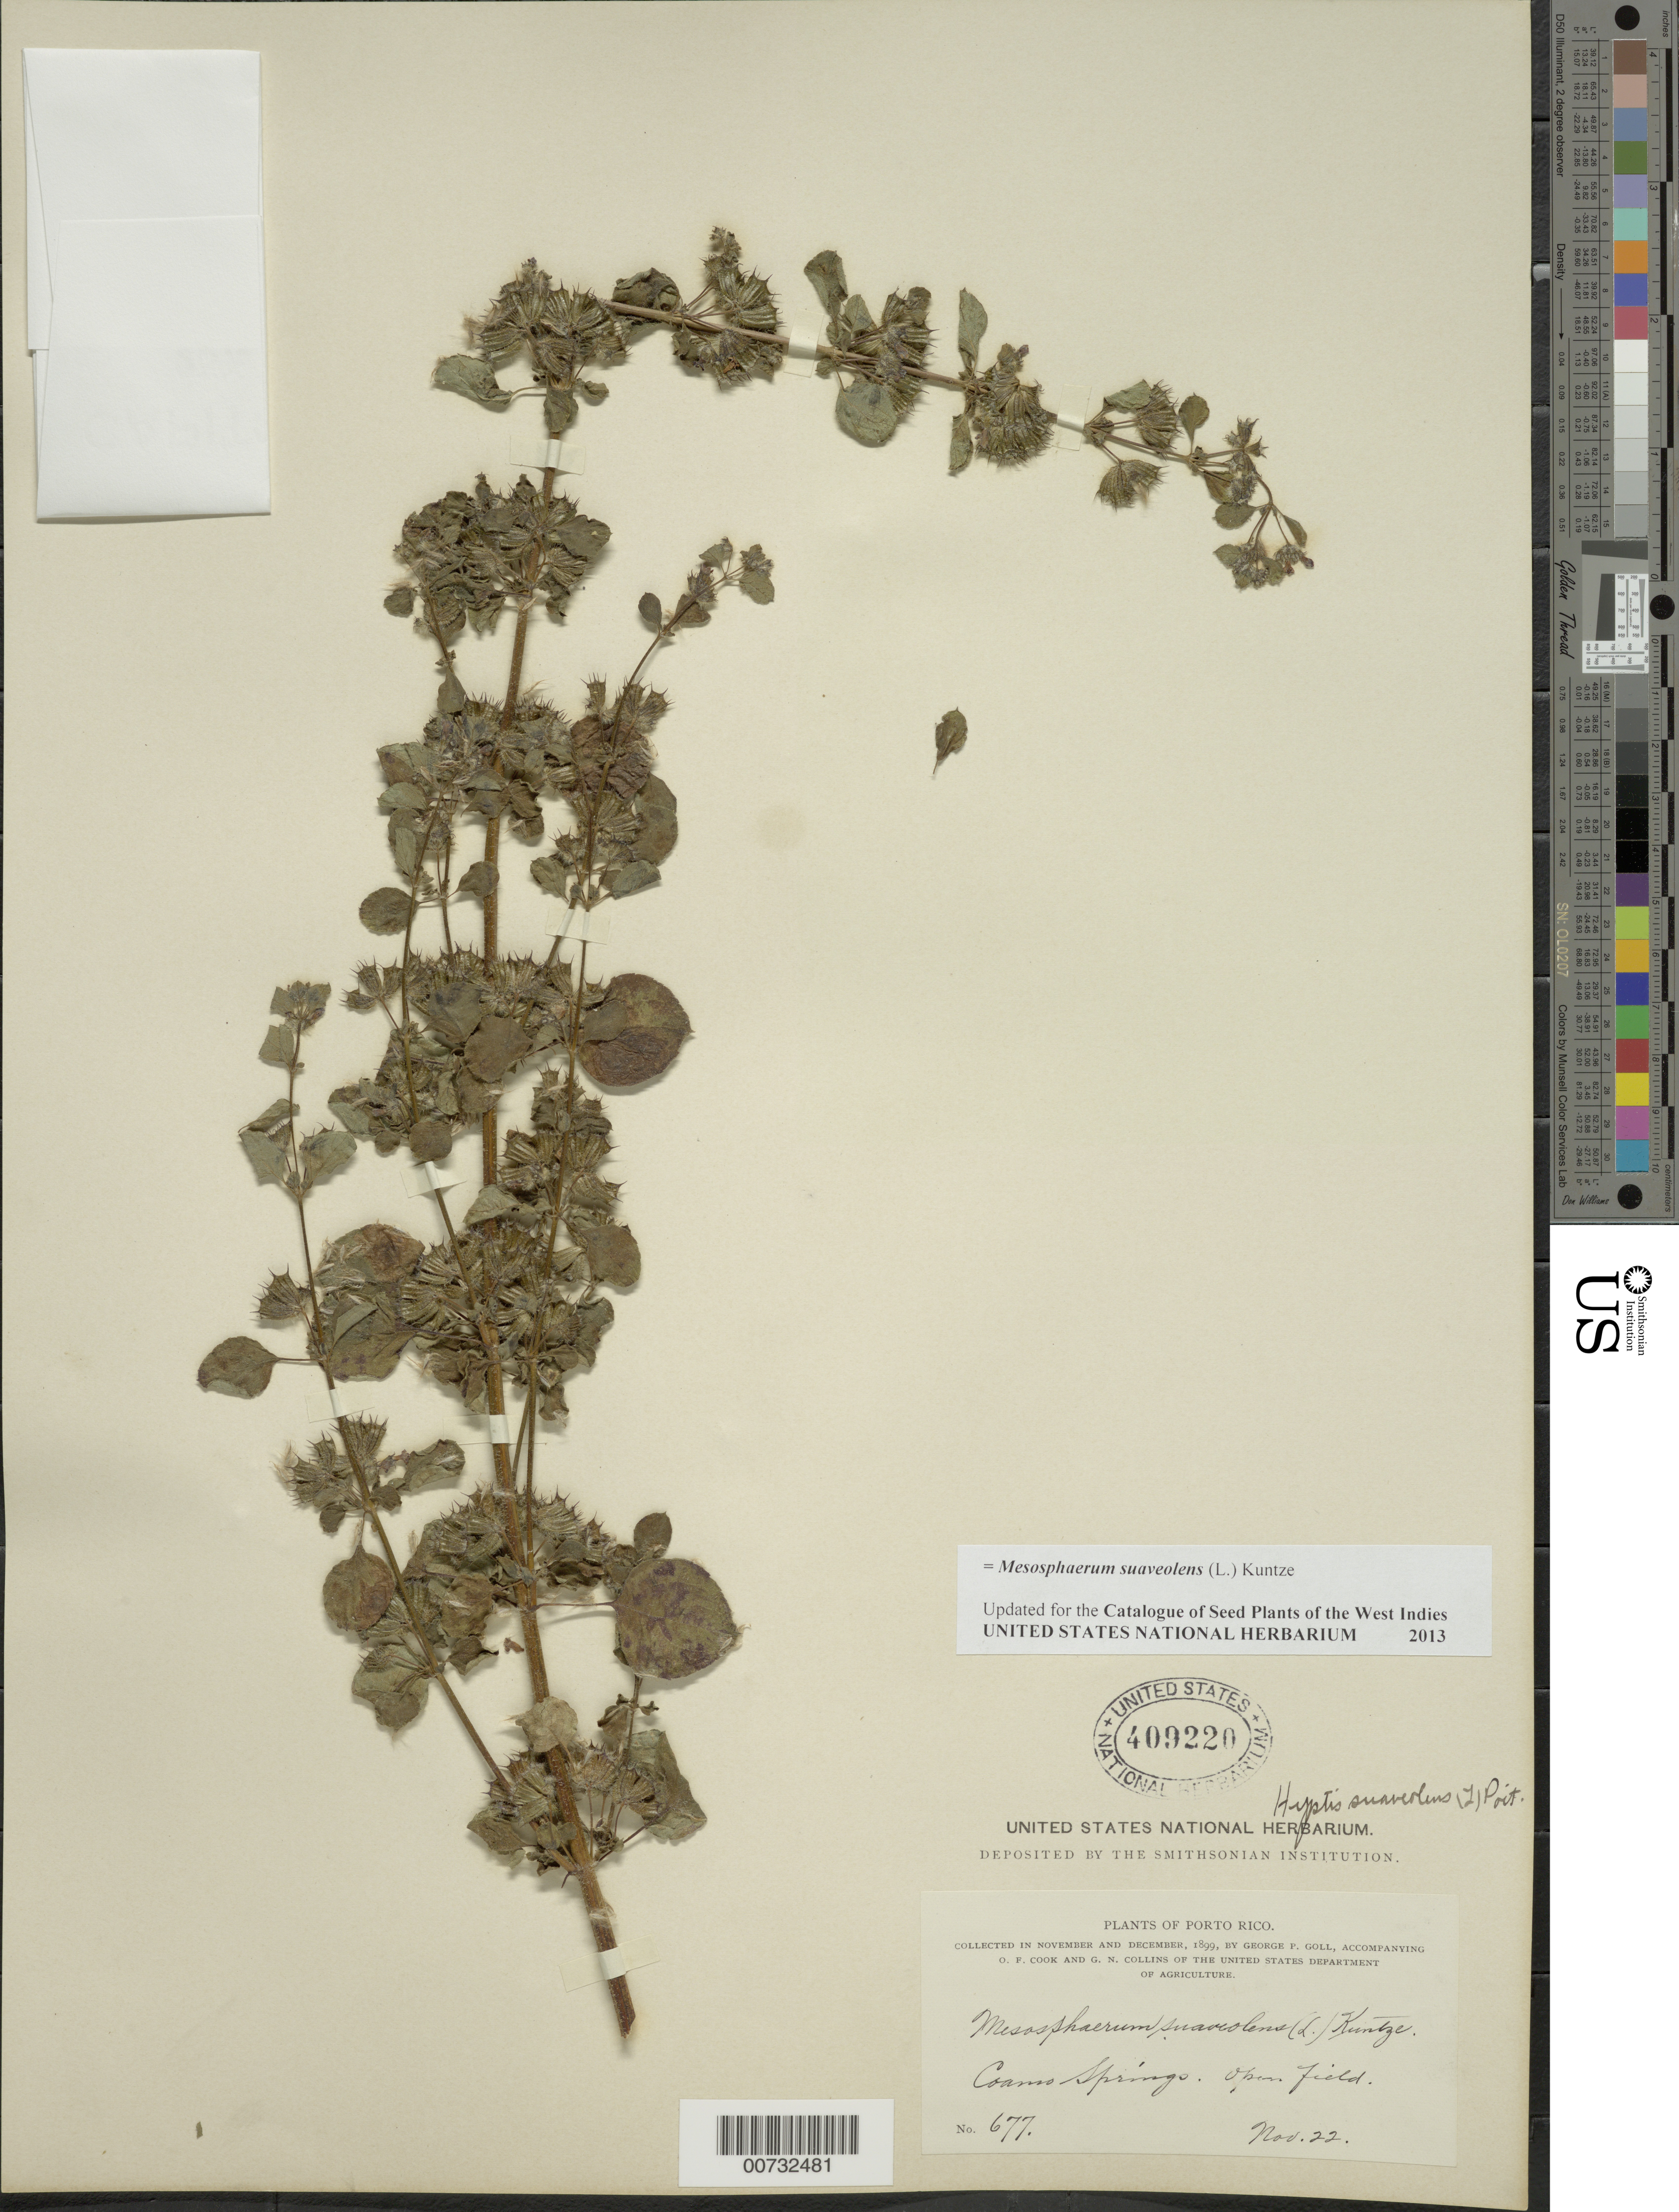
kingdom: Plantae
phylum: Tracheophyta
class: Magnoliopsida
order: Lamiales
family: Lamiaceae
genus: Mesosphaerum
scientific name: Mesosphaerum suaveolens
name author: (L.) Kuntze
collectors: G. Goll, O. F. Cook & G. N. Collins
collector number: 677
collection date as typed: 22 Nov 1899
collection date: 1899-11-22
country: Puerto Rico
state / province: Coamo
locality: Coamo Springs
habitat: Open field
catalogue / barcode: US 409220